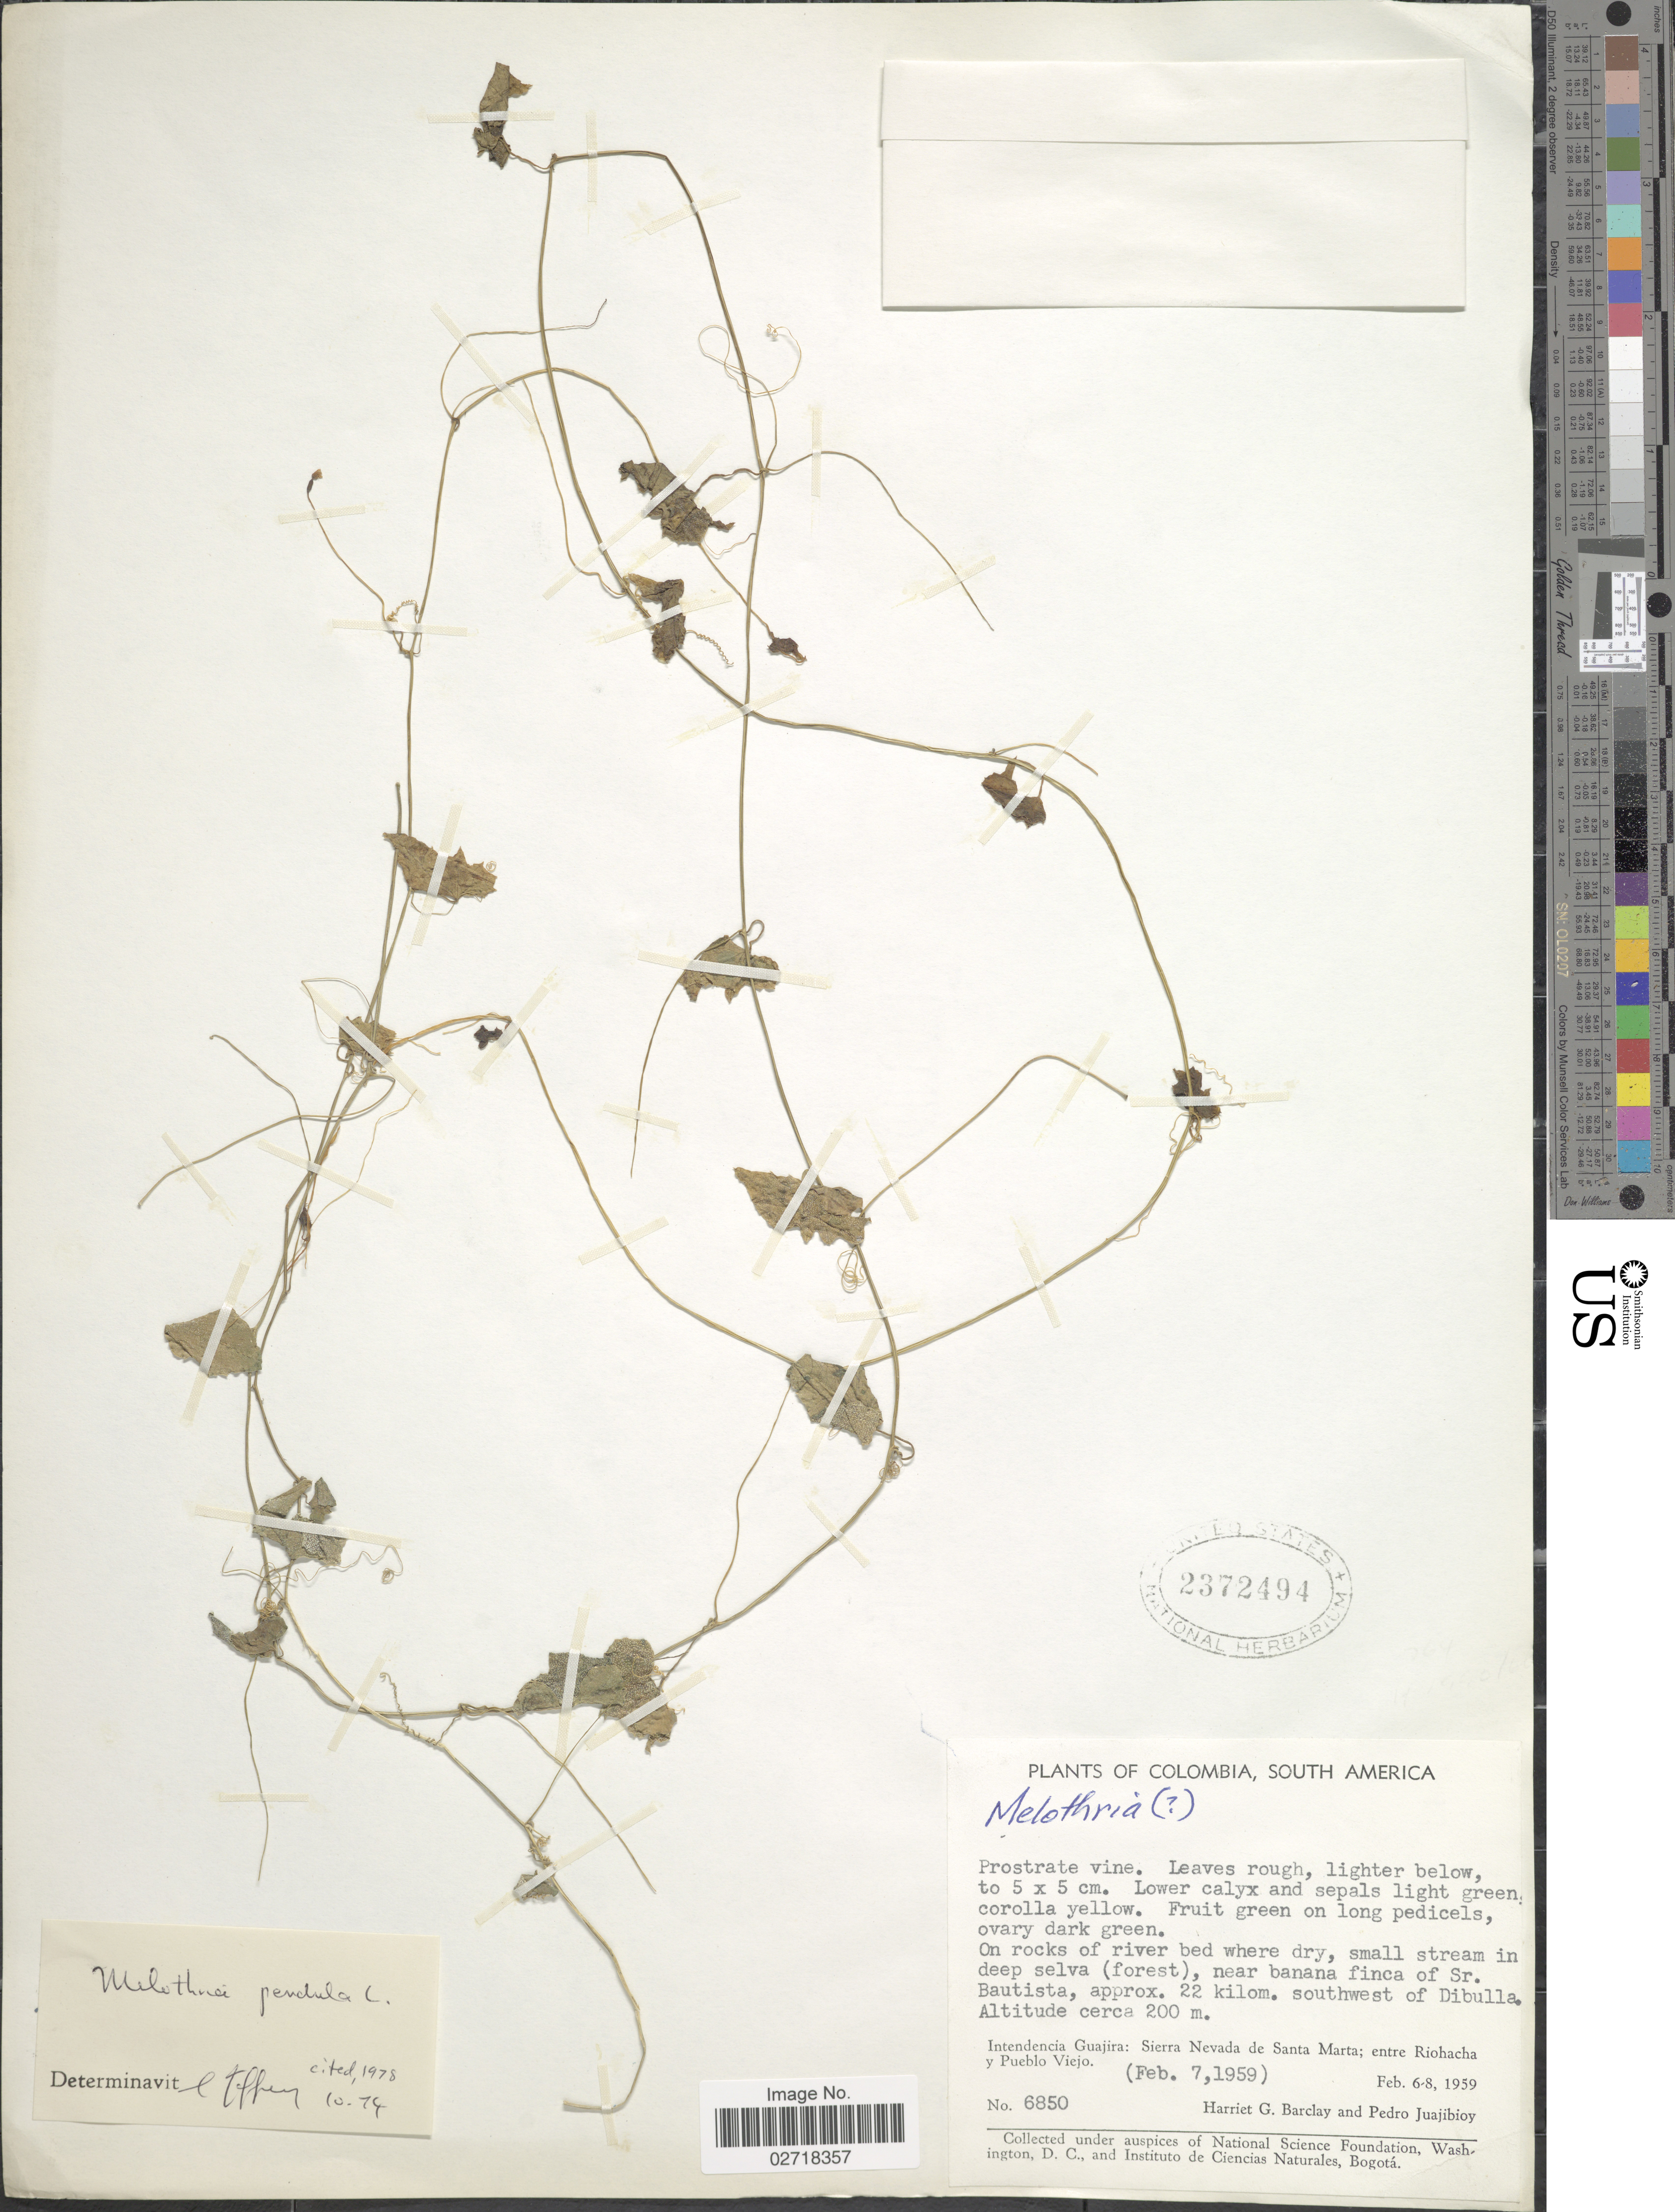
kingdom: Plantae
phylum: Tracheophyta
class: Magnoliopsida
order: Cucurbitales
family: Cucurbitaceae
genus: Melothria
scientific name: Melothria pendula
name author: L.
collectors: H. G. Barclay & P. Juajibioy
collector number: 6850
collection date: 1959-02-07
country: Colombia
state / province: La Guajira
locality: Near banana finca of Sr. bautista, approximately 22 kilom. southwest of Dibulla. Intendencia Guajira: Sierra Nevada de Santa Marta; entre Riohacha y Pueblo Viejo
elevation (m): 200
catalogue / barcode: US 2372494